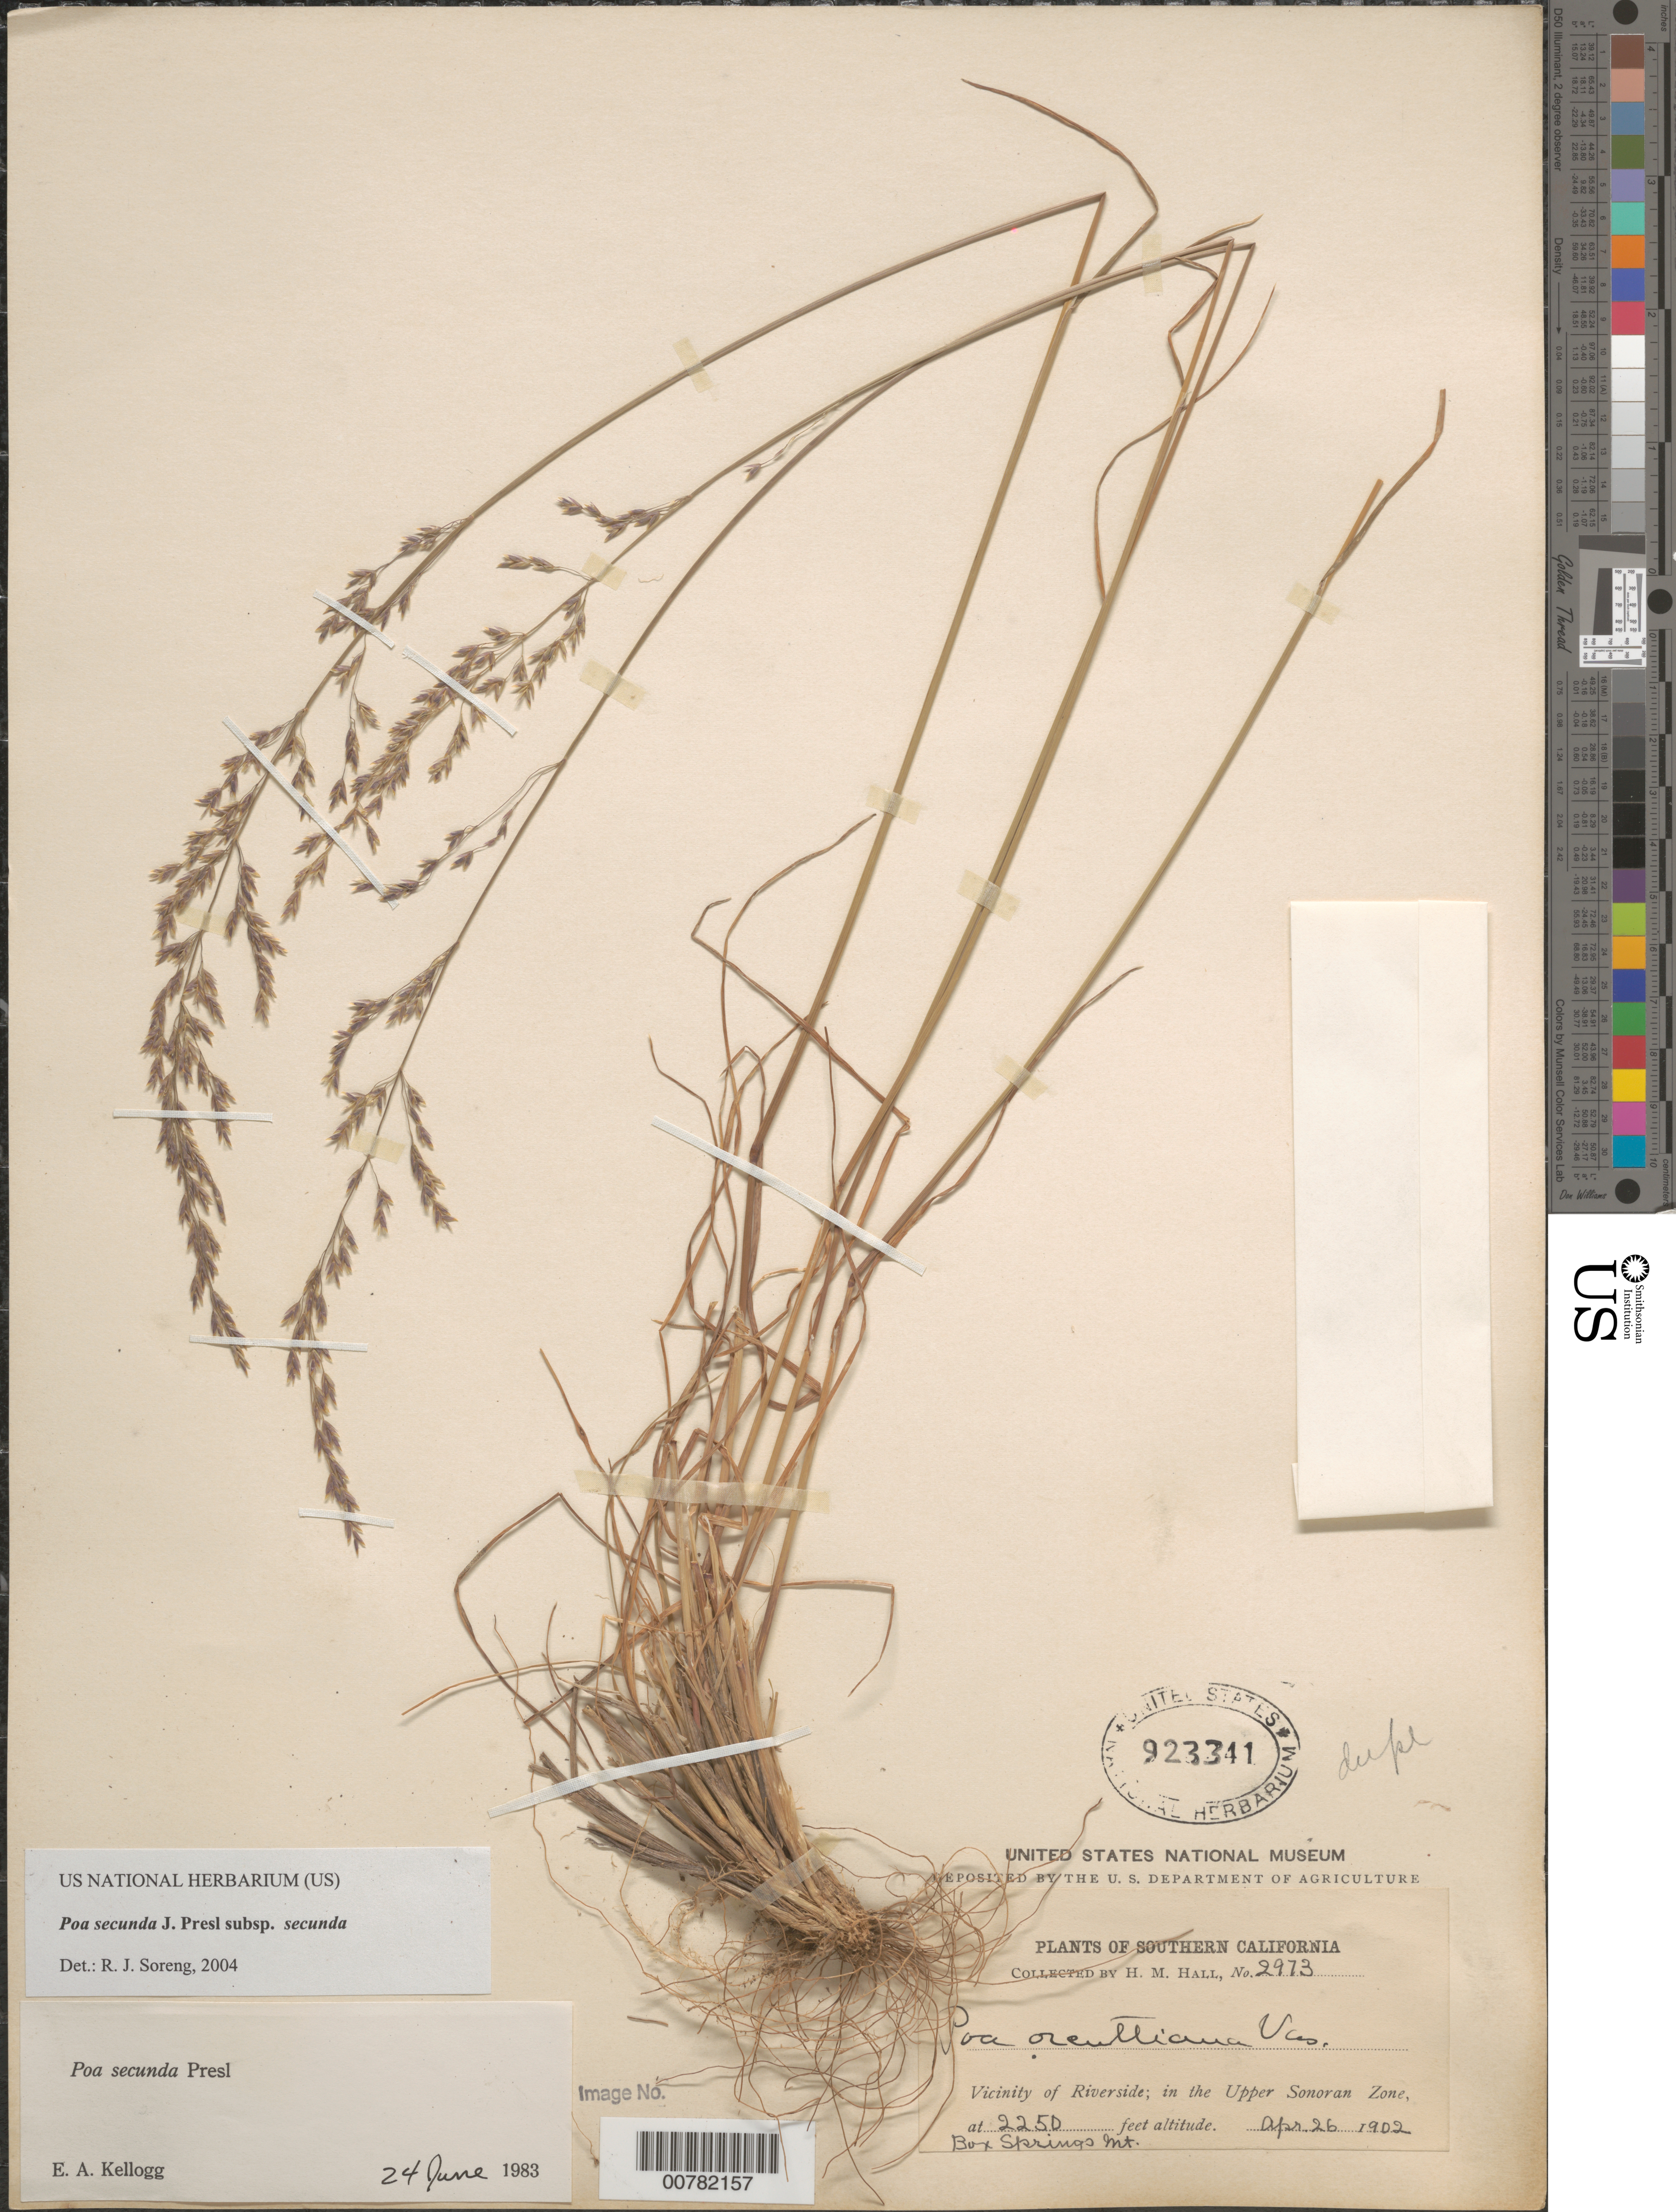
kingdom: Plantae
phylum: Tracheophyta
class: Liliopsida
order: Poales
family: Poaceae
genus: Poa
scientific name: Poa secunda subsp. secunda var. secunda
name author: J. Presl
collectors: H. M. Hall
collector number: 2973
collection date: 1902-04-26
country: United States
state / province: California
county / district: Riverside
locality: Southern California. Vicinity of Riverside; in the Upper Sonoran Zone, Box Springs Mt.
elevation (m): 686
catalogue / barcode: US 923341